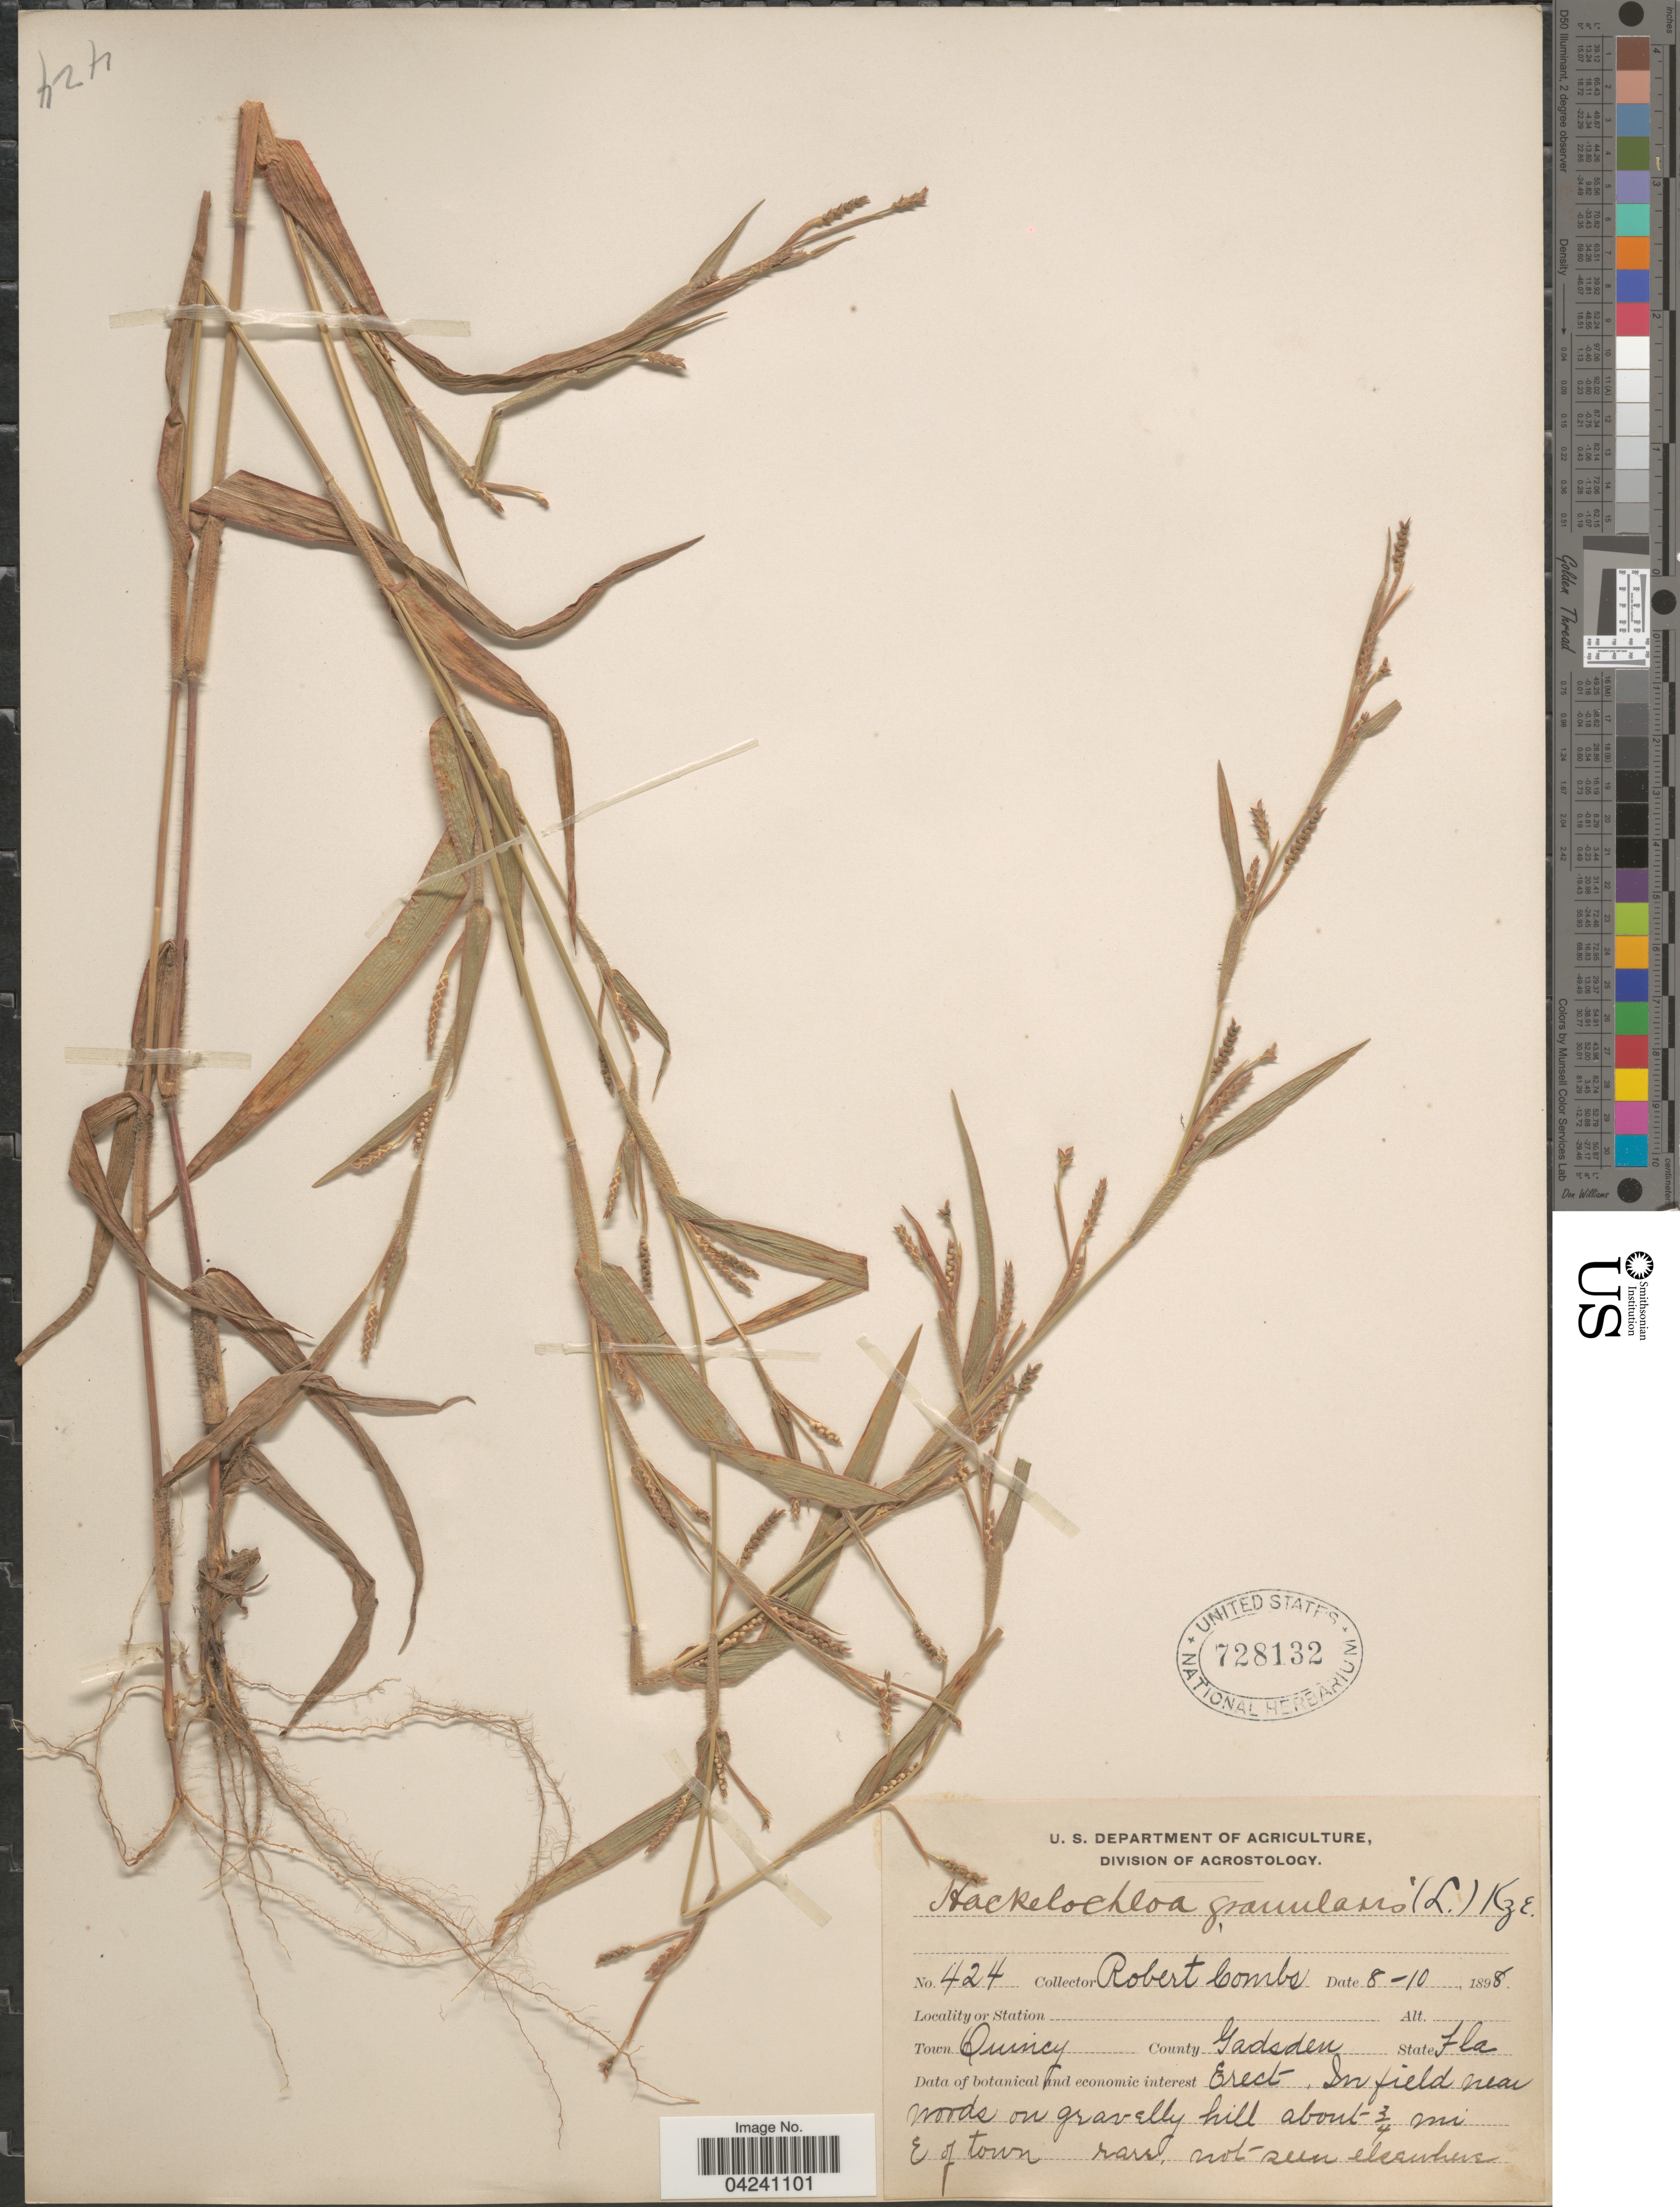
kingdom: Plantae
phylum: Tracheophyta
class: Liliopsida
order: Poales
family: Poaceae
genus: Hackelochloa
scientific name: Hackelochloa granularis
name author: (L.) Kuntze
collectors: R. Combs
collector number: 424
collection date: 1898-08-10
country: United States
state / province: Florida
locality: Town Quincy. County Gadsden. In field near woods on gravelly hill about ¾ mi E of town.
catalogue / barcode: US 728132